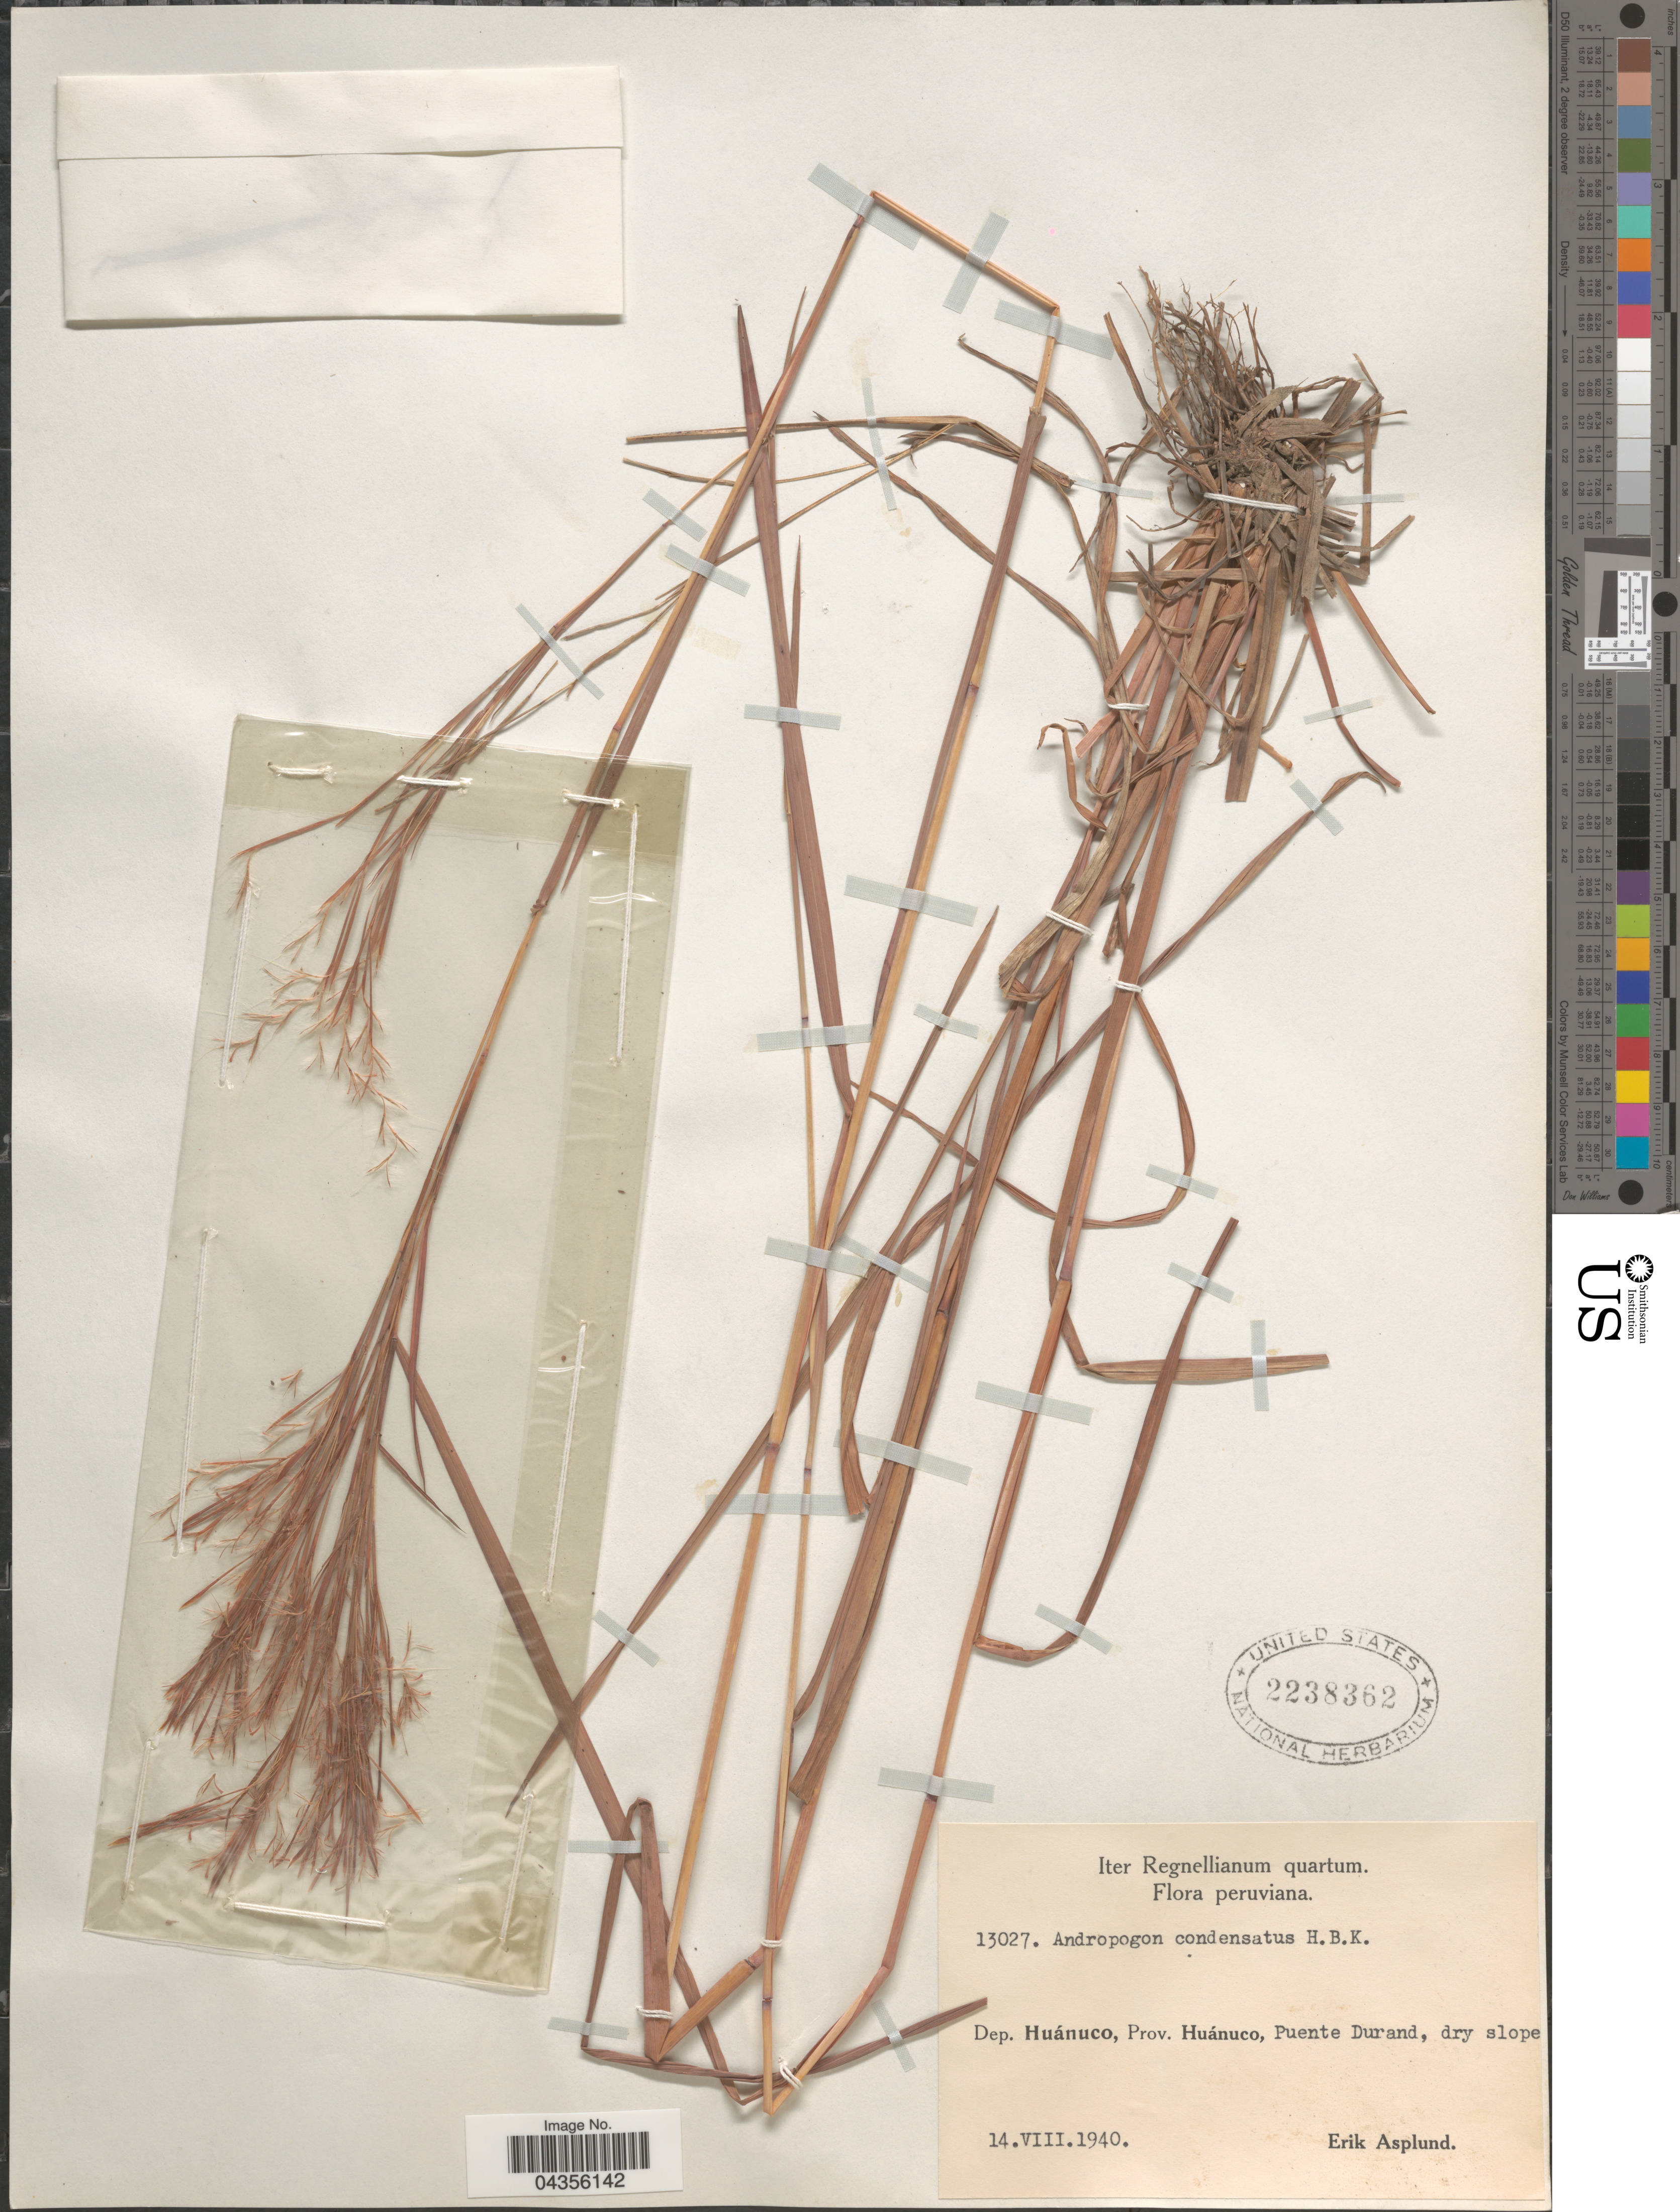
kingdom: Plantae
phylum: Tracheophyta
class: Liliopsida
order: Poales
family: Poaceae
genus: Schizachyrium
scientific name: Schizachyrium condensatum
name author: (Kunth) Nees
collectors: E. Asplund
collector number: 13027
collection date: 1940-08-14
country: Peru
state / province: Huánuco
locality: Iter Regnellianum quartum. Dep. Huánuco, Prov. Huánuco, Puente Durand, dry slope.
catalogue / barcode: US 2238362